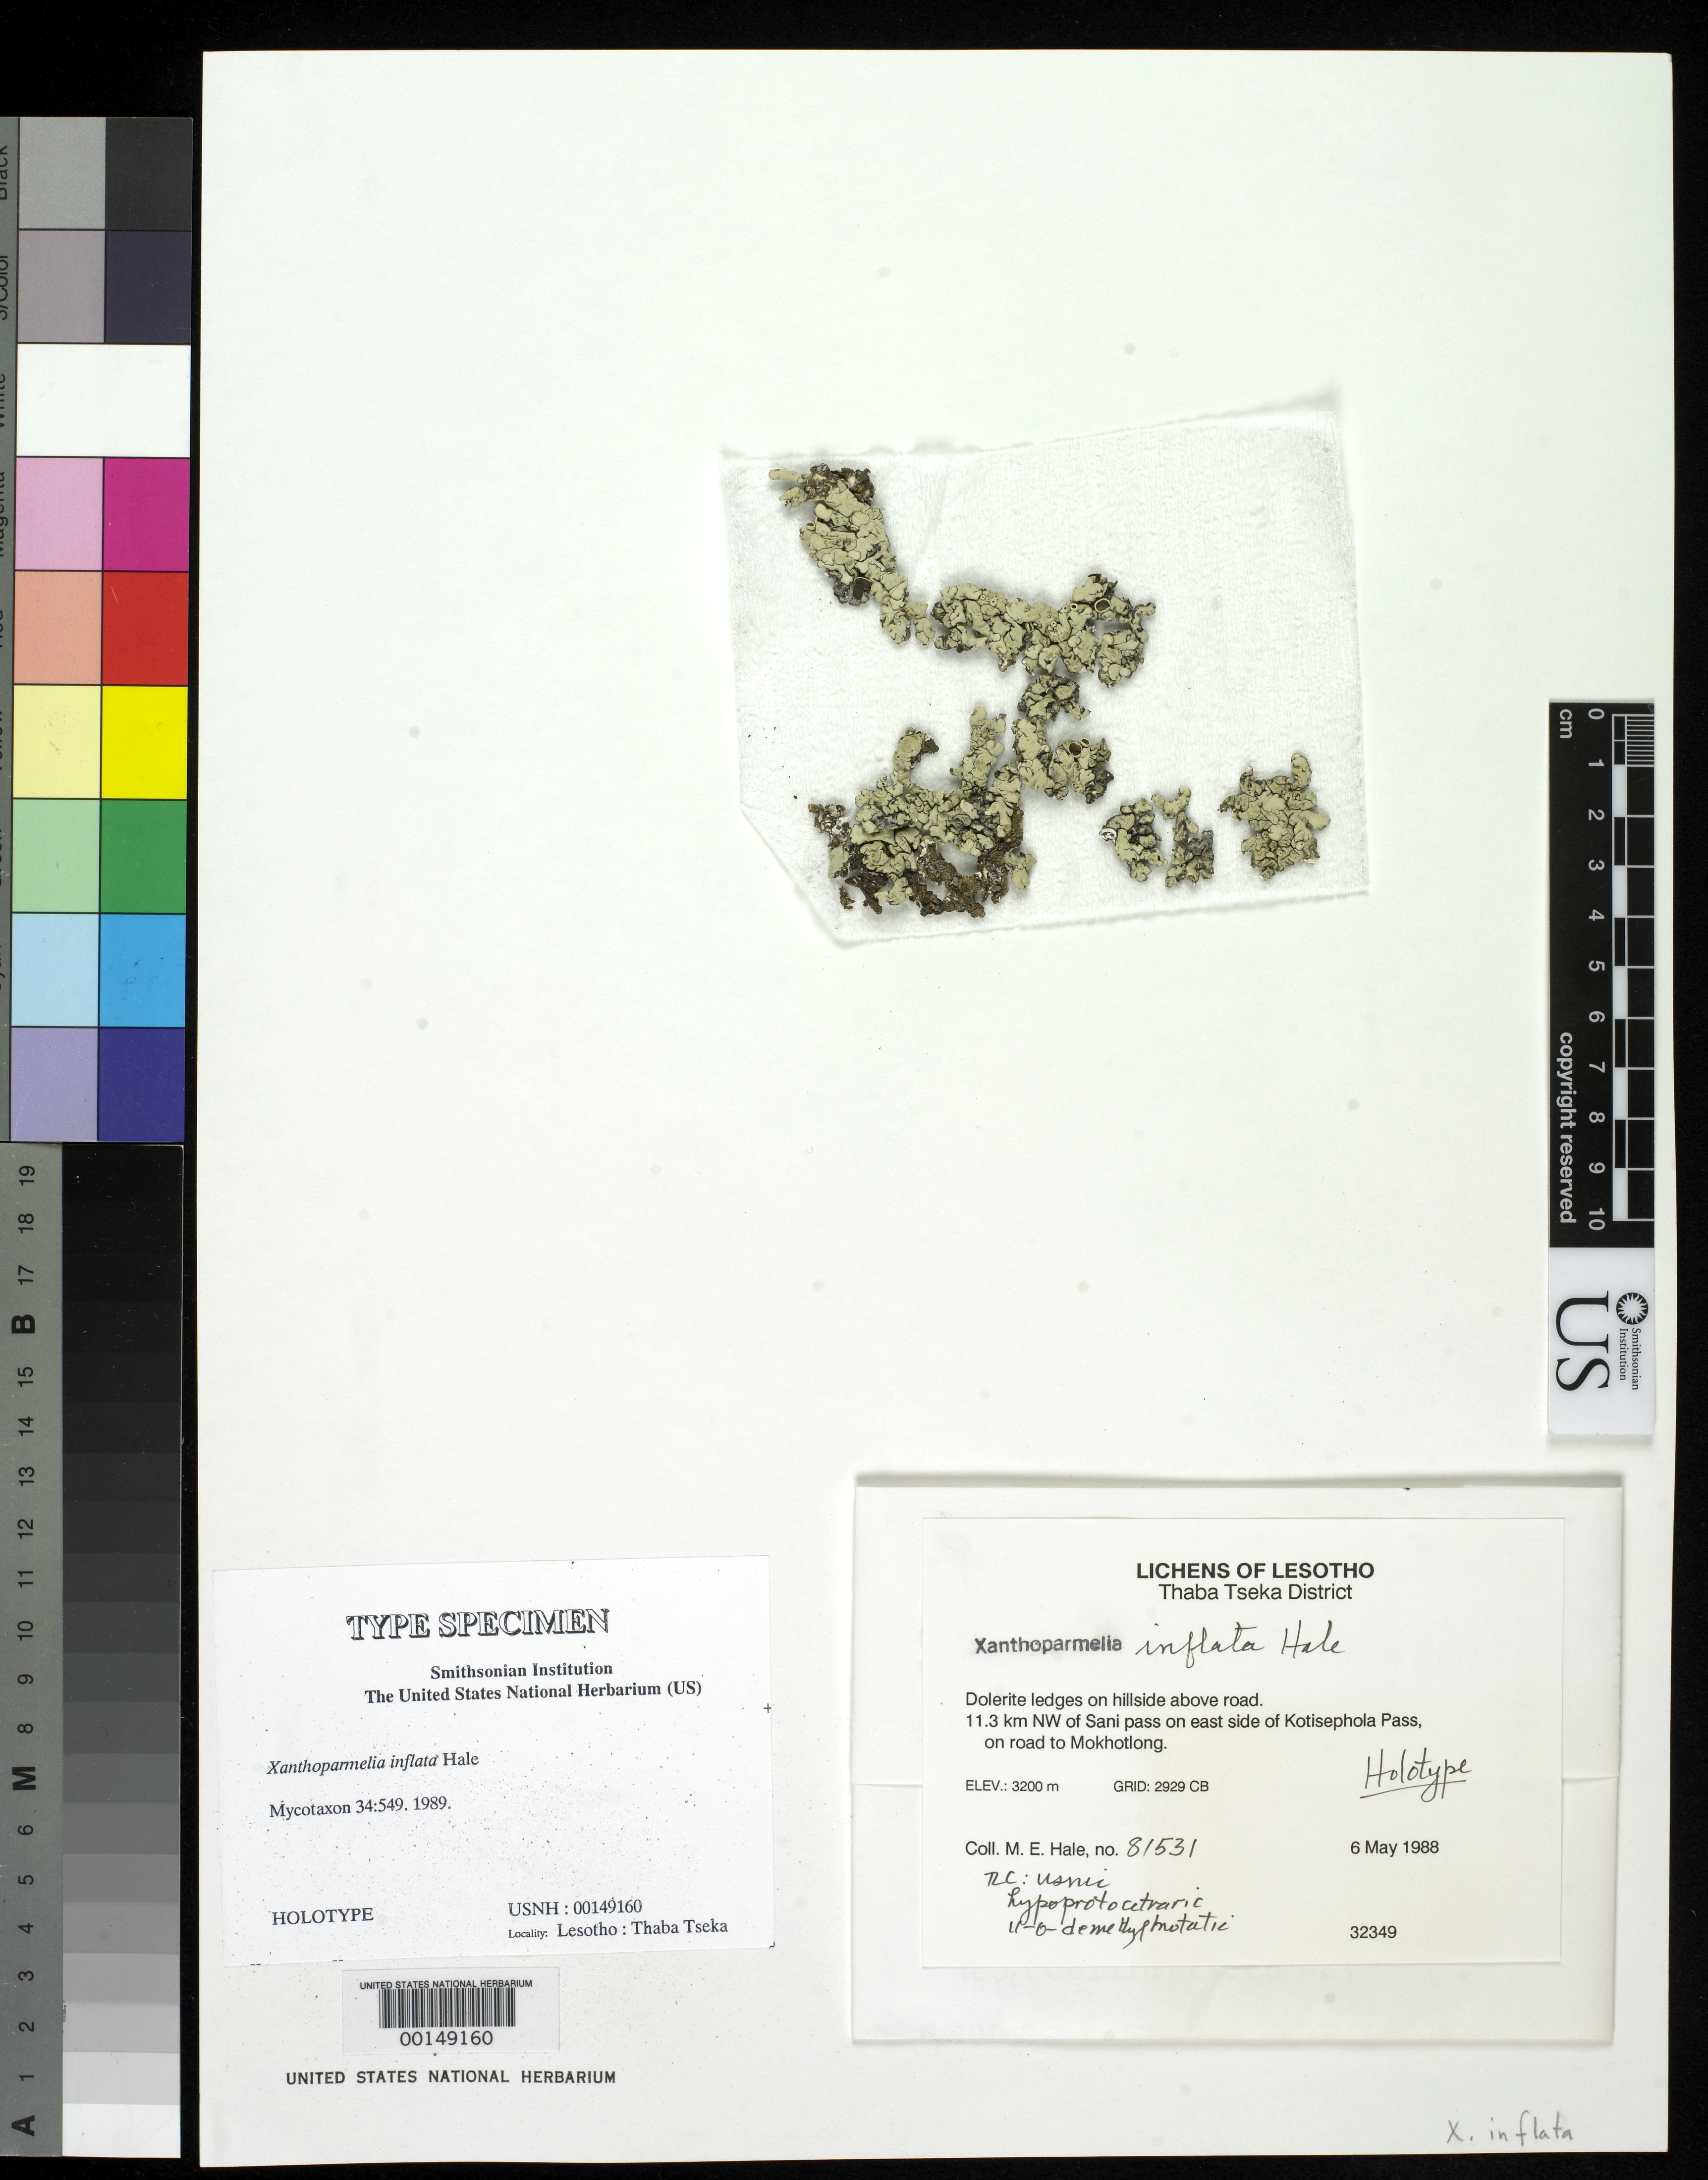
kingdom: Fungi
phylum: Ascomycota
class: Lecanoromycetes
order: Lecanorales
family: Parmeliaceae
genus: Xanthoparmelia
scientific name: Xanthoparmelia inflata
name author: Hale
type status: Holotype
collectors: M. Hale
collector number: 81531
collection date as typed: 06 May 1988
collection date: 1988-05-06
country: Lesotho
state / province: Thaba-tseka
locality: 11.3 km NW of Sani Pass on E side of Kotisephola Pass, on rd. to Mokhotlong, Grid 2929 CB, dolerite ledges on hillside above rd.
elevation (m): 3200